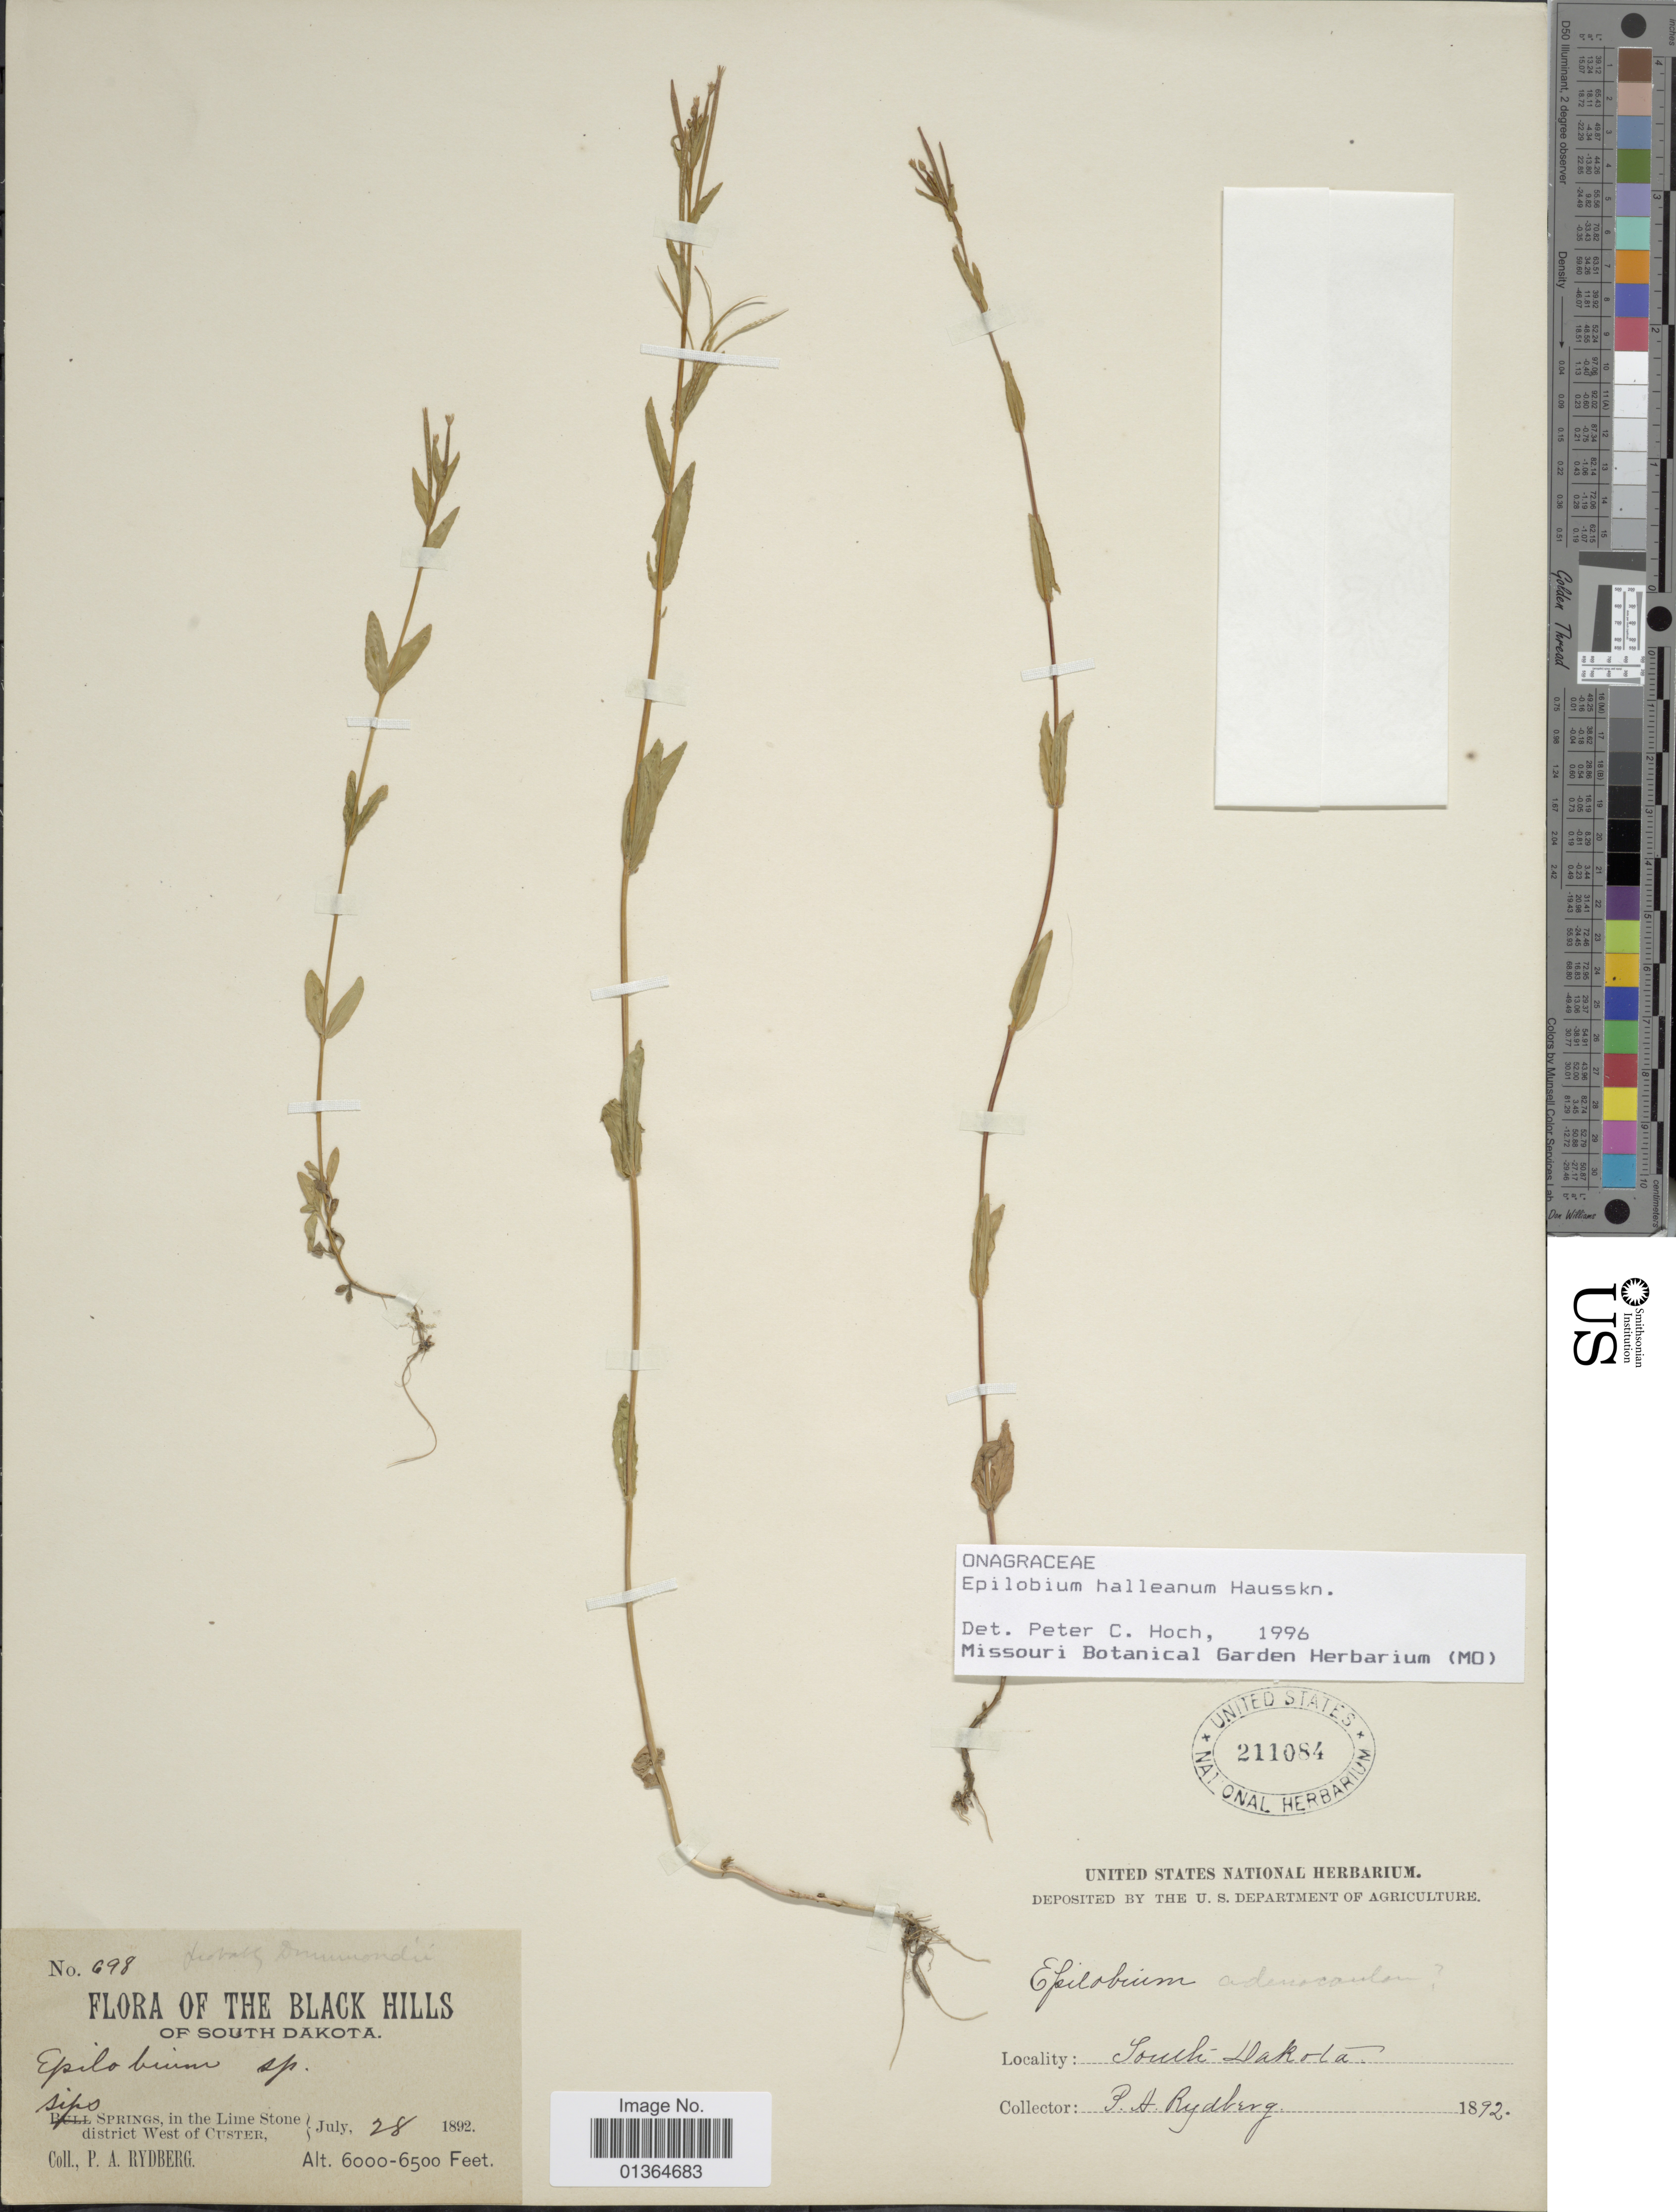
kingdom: Plantae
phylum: Tracheophyta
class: Magnoliopsida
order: Myrtales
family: Onagraceae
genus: Epilobium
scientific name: Epilobium hallianum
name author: Hausskn.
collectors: P. A. Rydberg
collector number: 698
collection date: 1892-07-28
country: United States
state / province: South Dakota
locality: Black Hills. Sips Springs, in the Lime Stone district West of Custer.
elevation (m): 1829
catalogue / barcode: US 211084